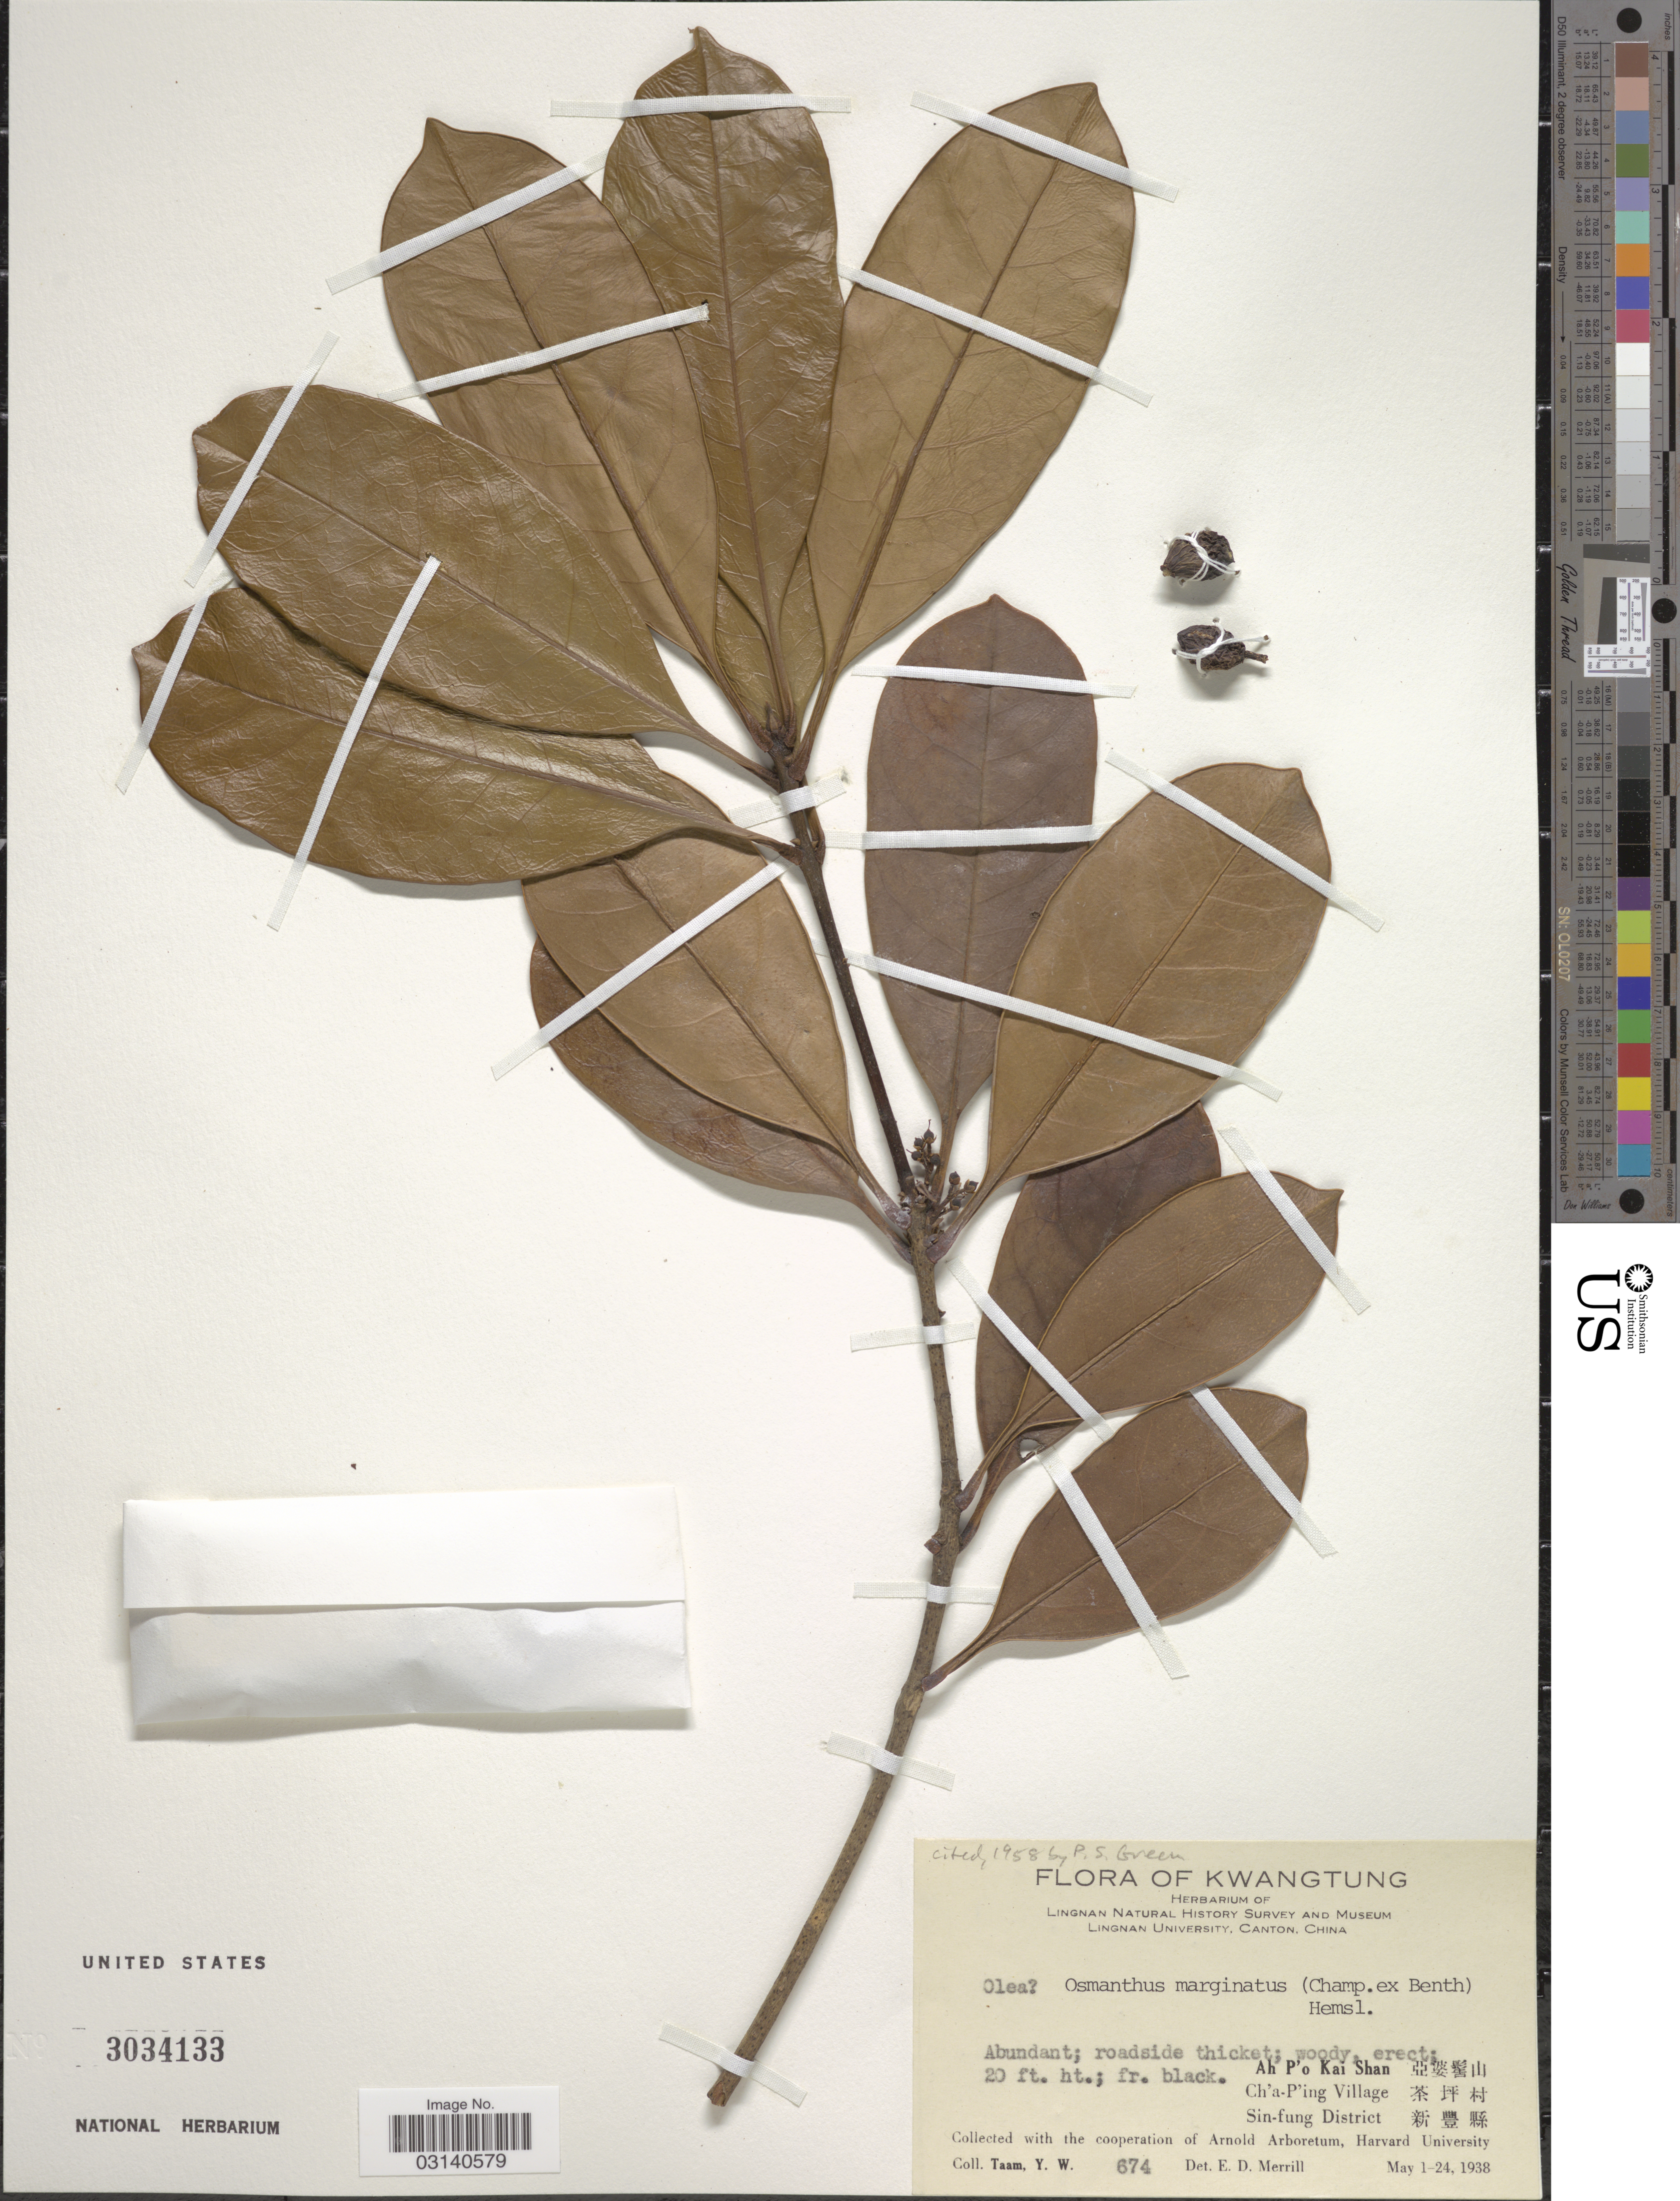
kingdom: Plantae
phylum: Tracheophyta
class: Magnoliopsida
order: Lamiales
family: Oleaceae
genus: Osmanthus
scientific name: Osmanthus marginatus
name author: (Champ. ex Benth.) Hemsl.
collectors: Y. W. Taam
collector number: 674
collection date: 1938-05-01/1938-05-24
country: China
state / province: Guangdong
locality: Kwangtung, Ah P'o Kai Shan, Ch'a-P'ing Village, Sin-fung District.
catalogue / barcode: US 3034133